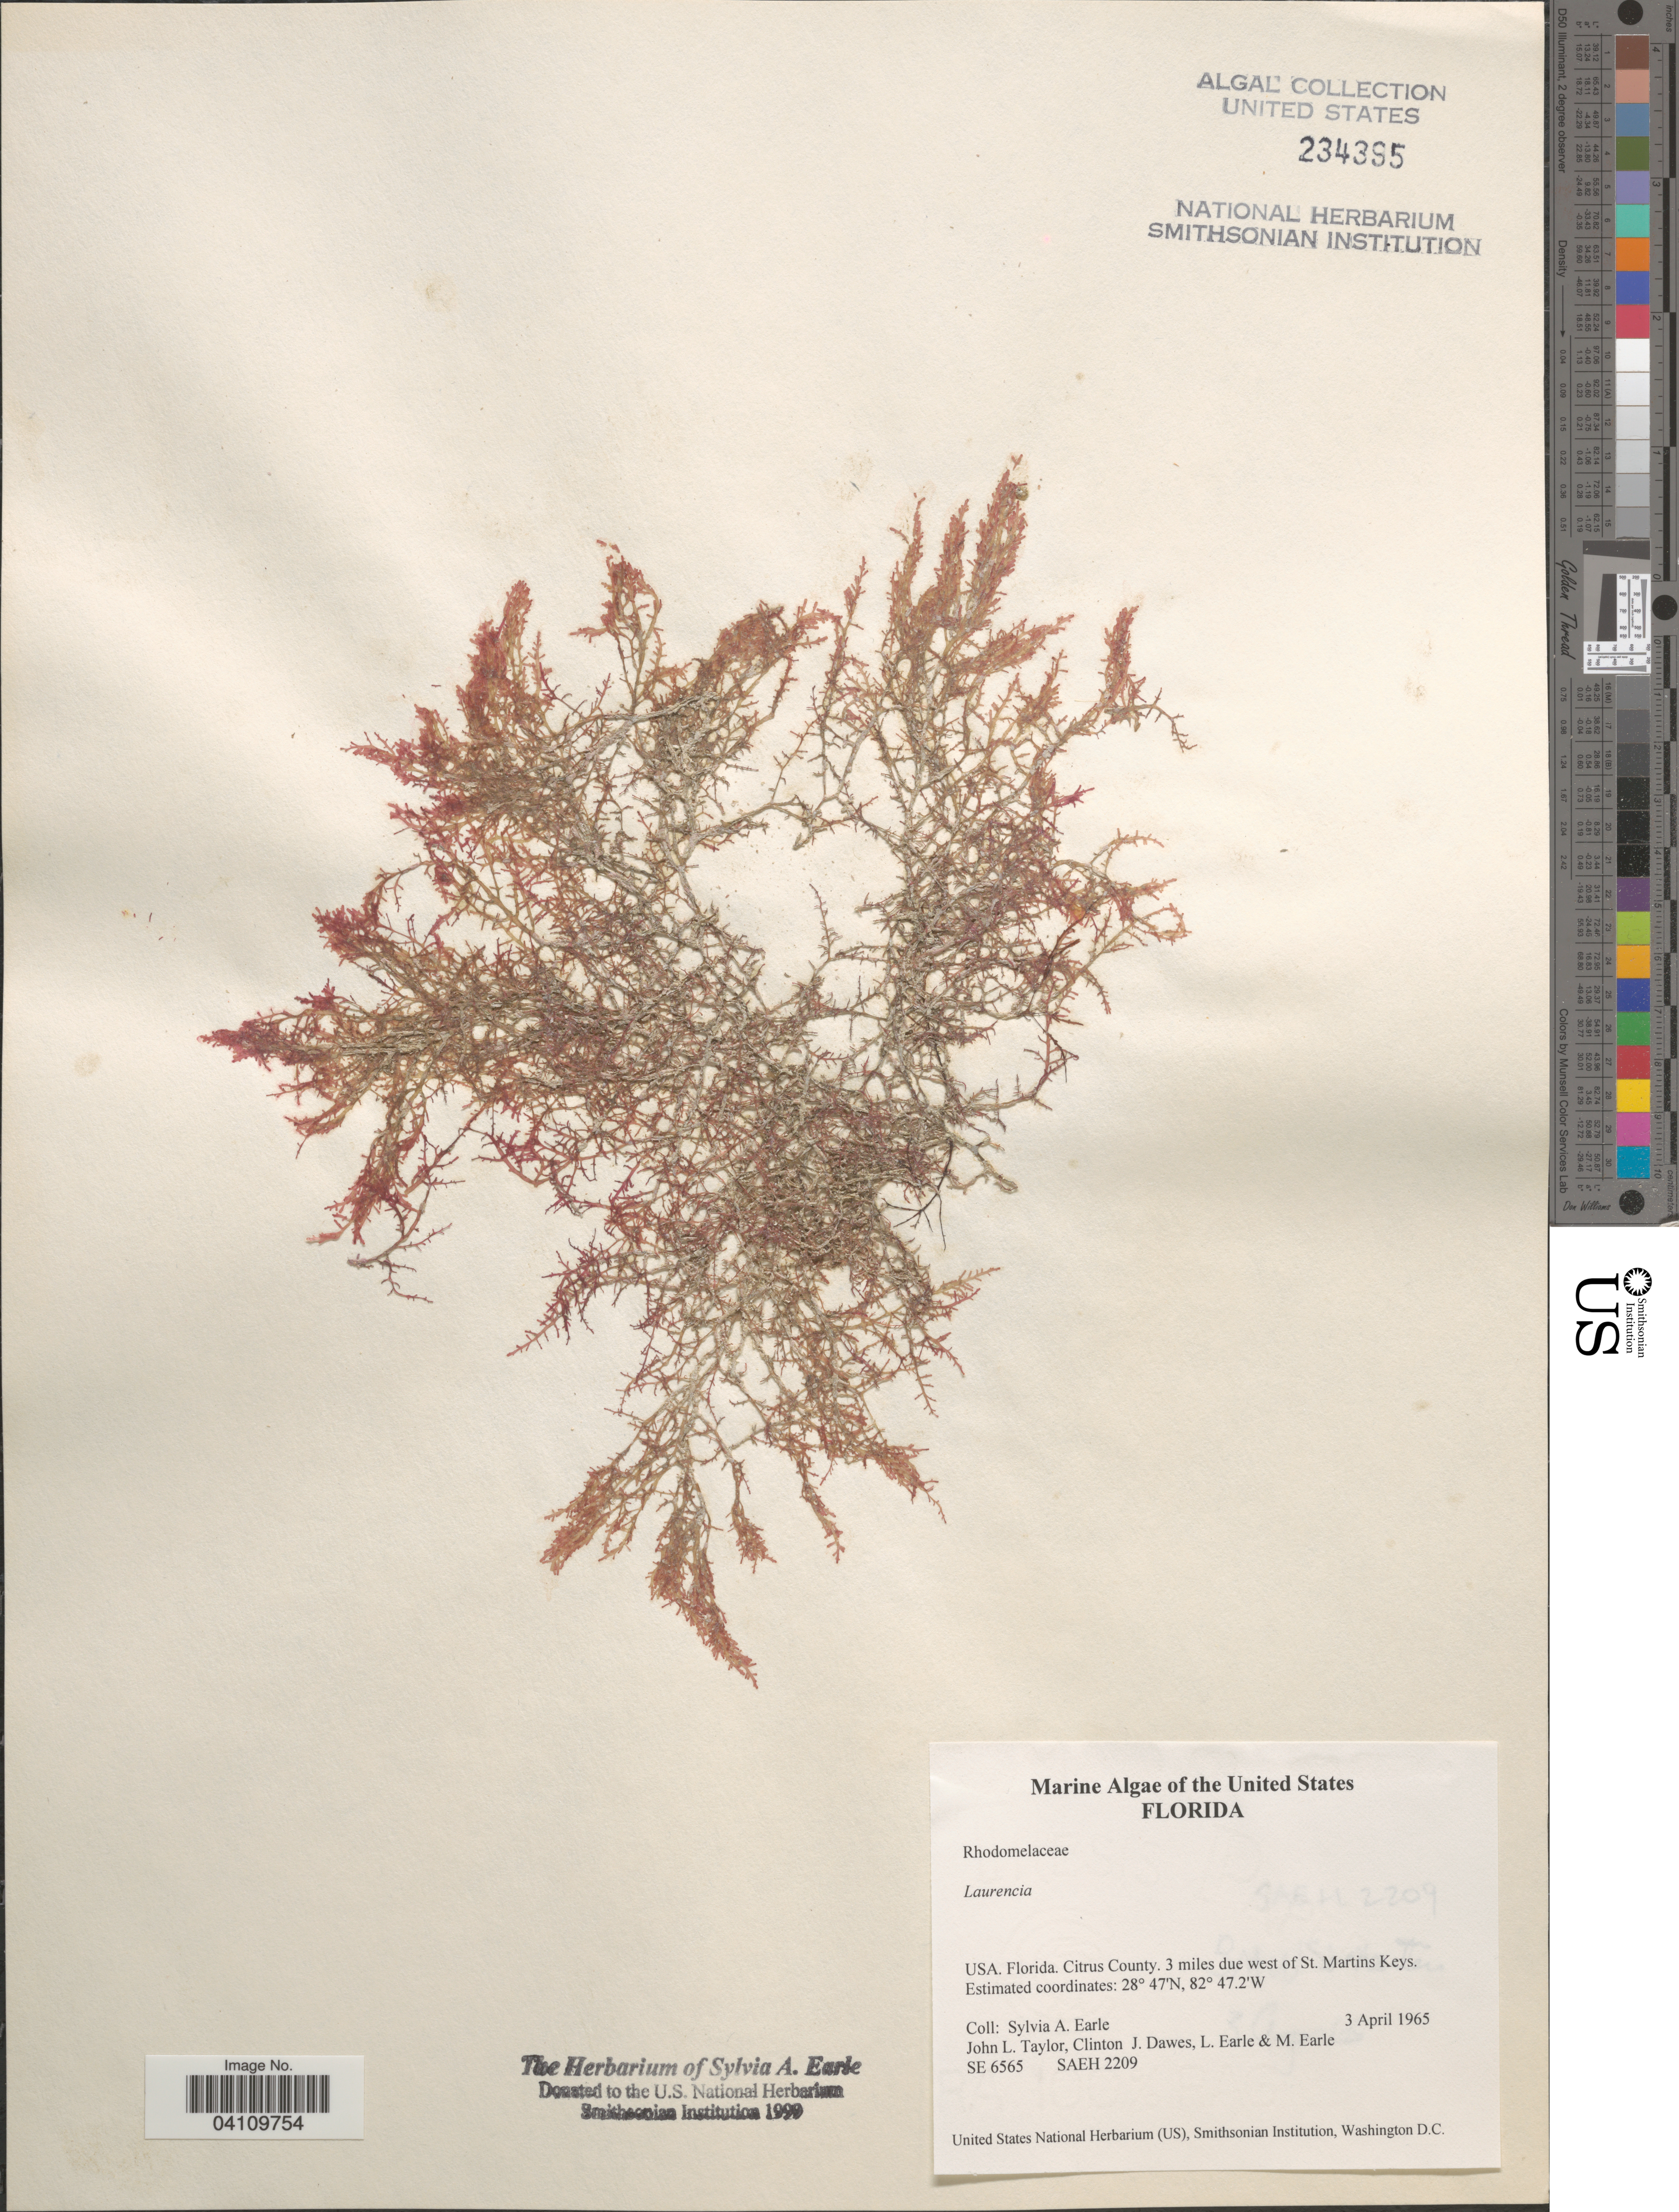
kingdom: Plantae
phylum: Rhodophyta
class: Florideophyceae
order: Ceramiales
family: Rhodomelaceae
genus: Laurencia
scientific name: Laurencia sp.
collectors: S. A. Earle, J. L. Taylor, C. Dawes, L. Earle & M. Earle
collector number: SE 6565/SAEH 2209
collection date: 1965-04-03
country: United States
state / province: Florida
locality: Citrus County. 3 miles due west of St. Martins Keys.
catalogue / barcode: US 234395